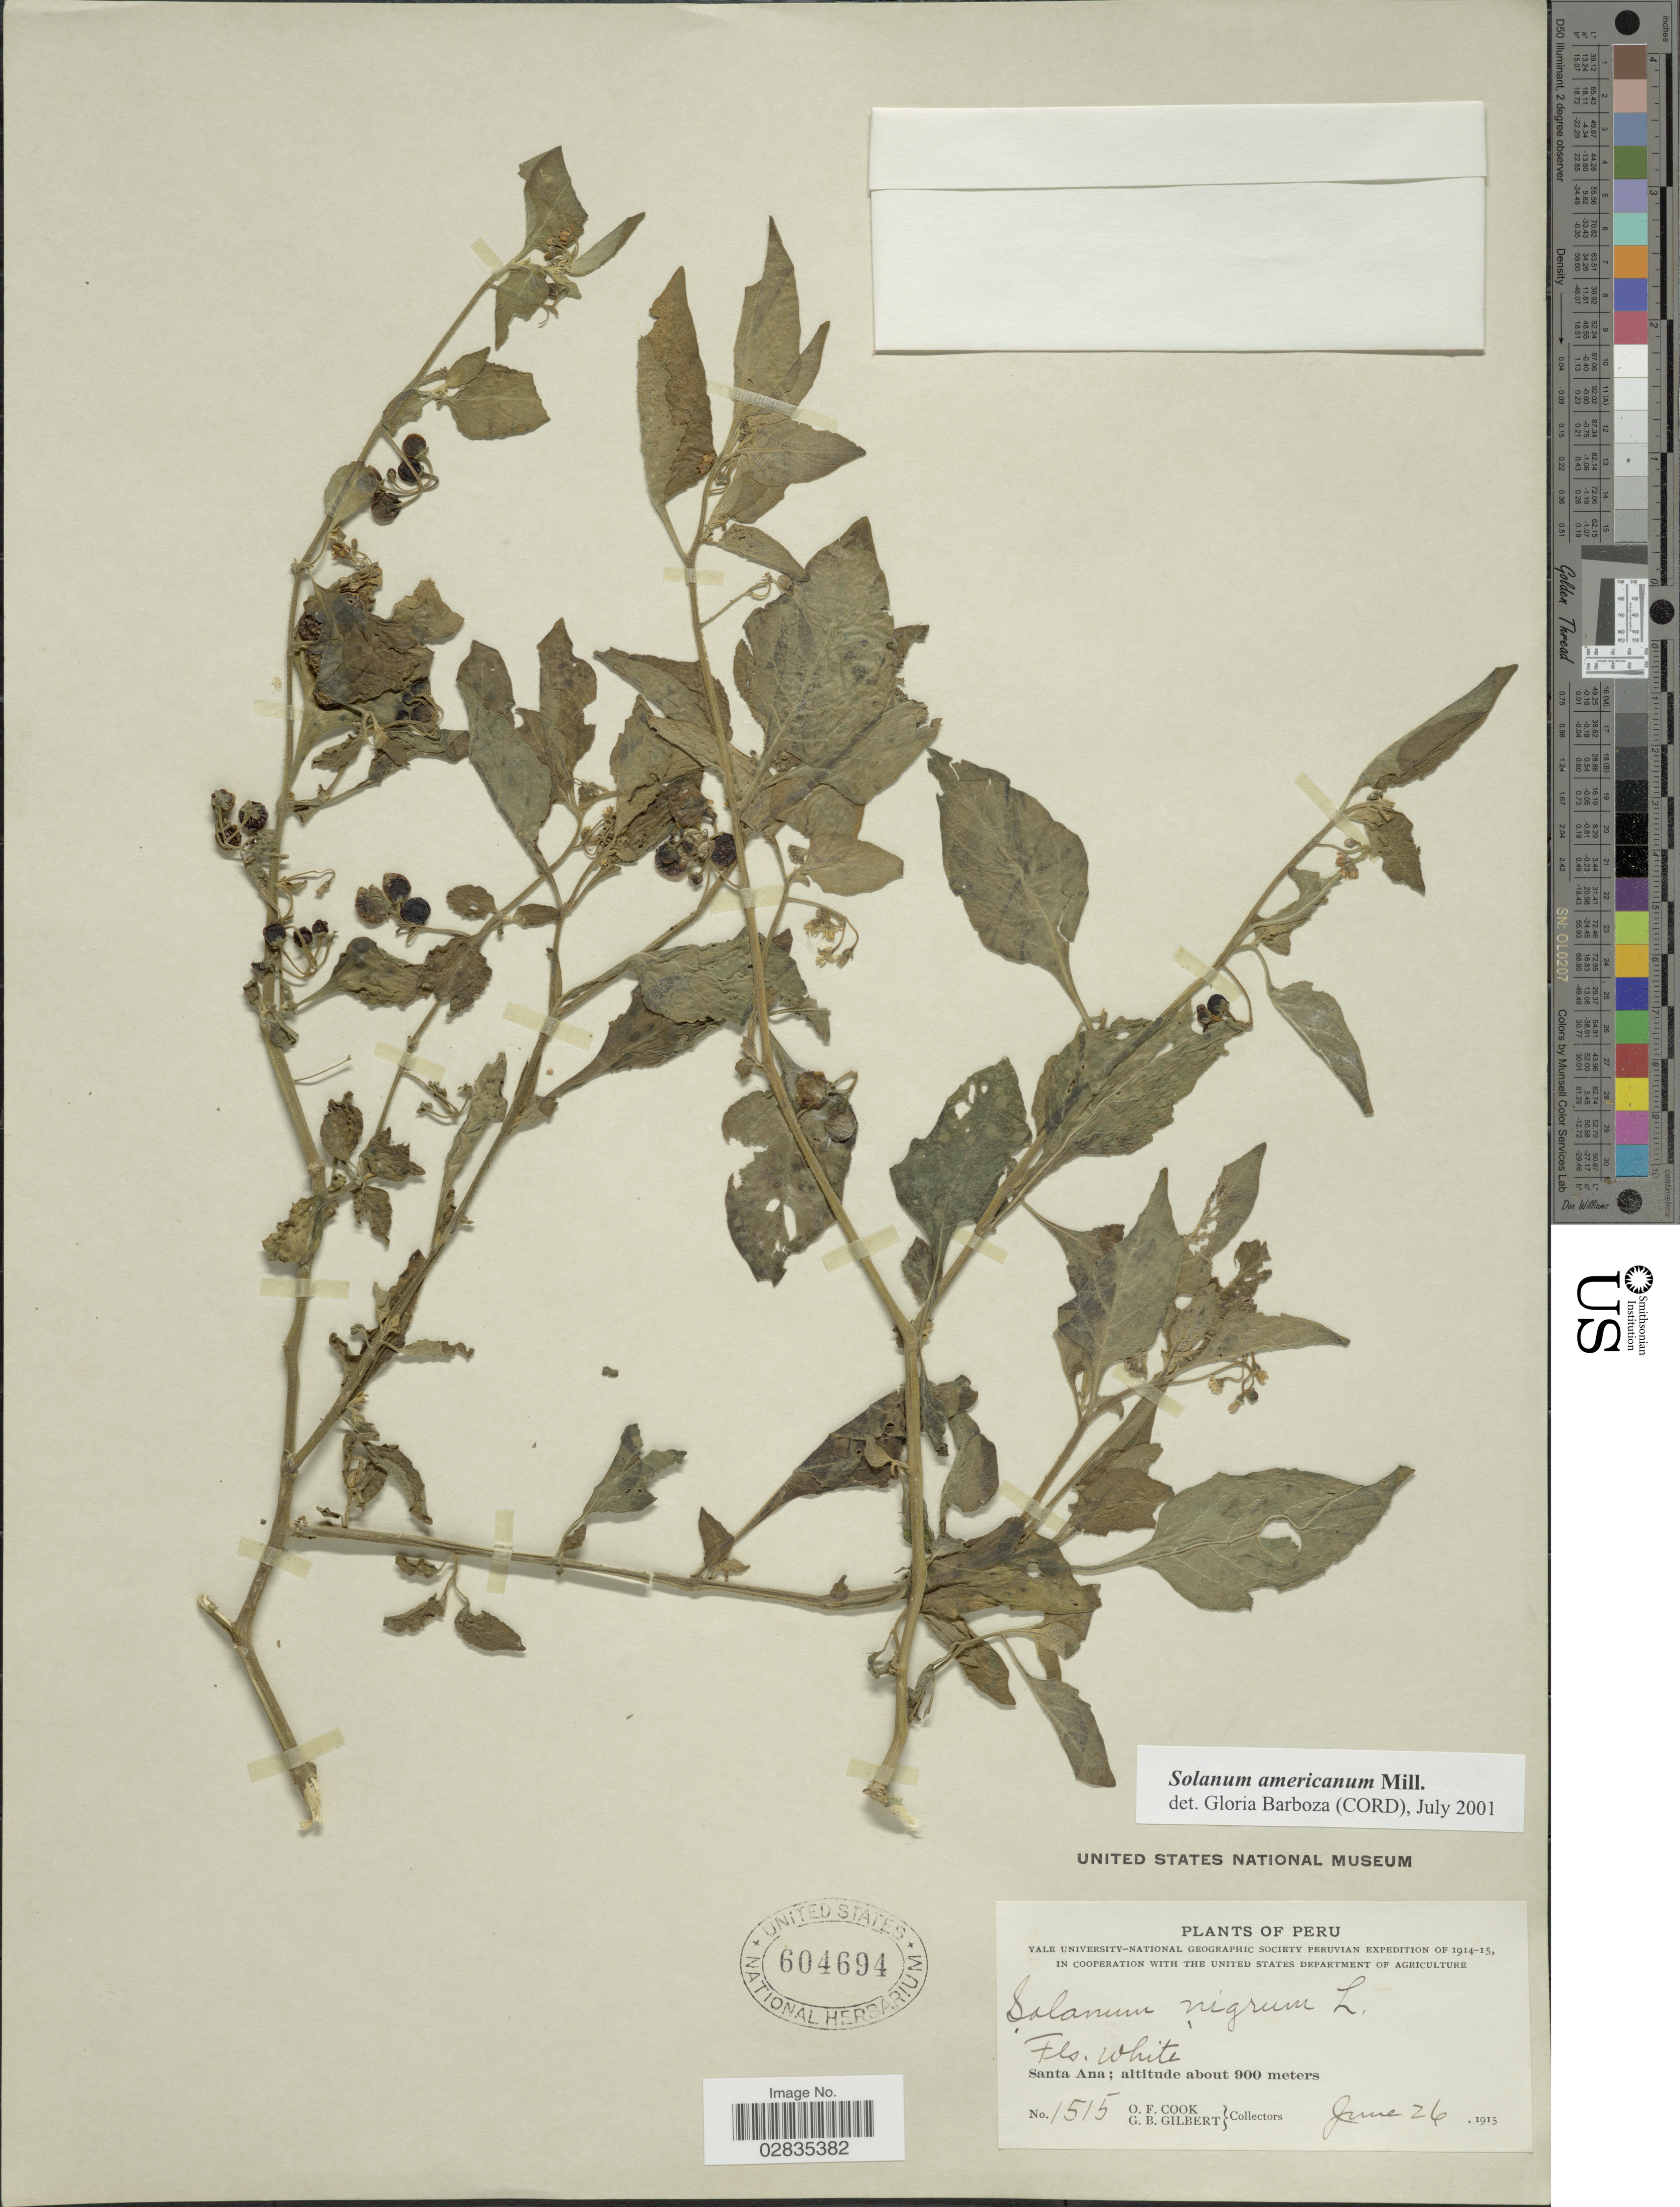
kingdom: Plantae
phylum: Tracheophyta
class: Magnoliopsida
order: Solanales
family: Solanaceae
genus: Solanum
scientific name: Solanum americanum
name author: Mill.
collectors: O. F. Cook & G. B. Gilbert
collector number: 1515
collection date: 1915-06-26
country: Peru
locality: Santa Ana.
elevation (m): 900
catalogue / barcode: US 604694